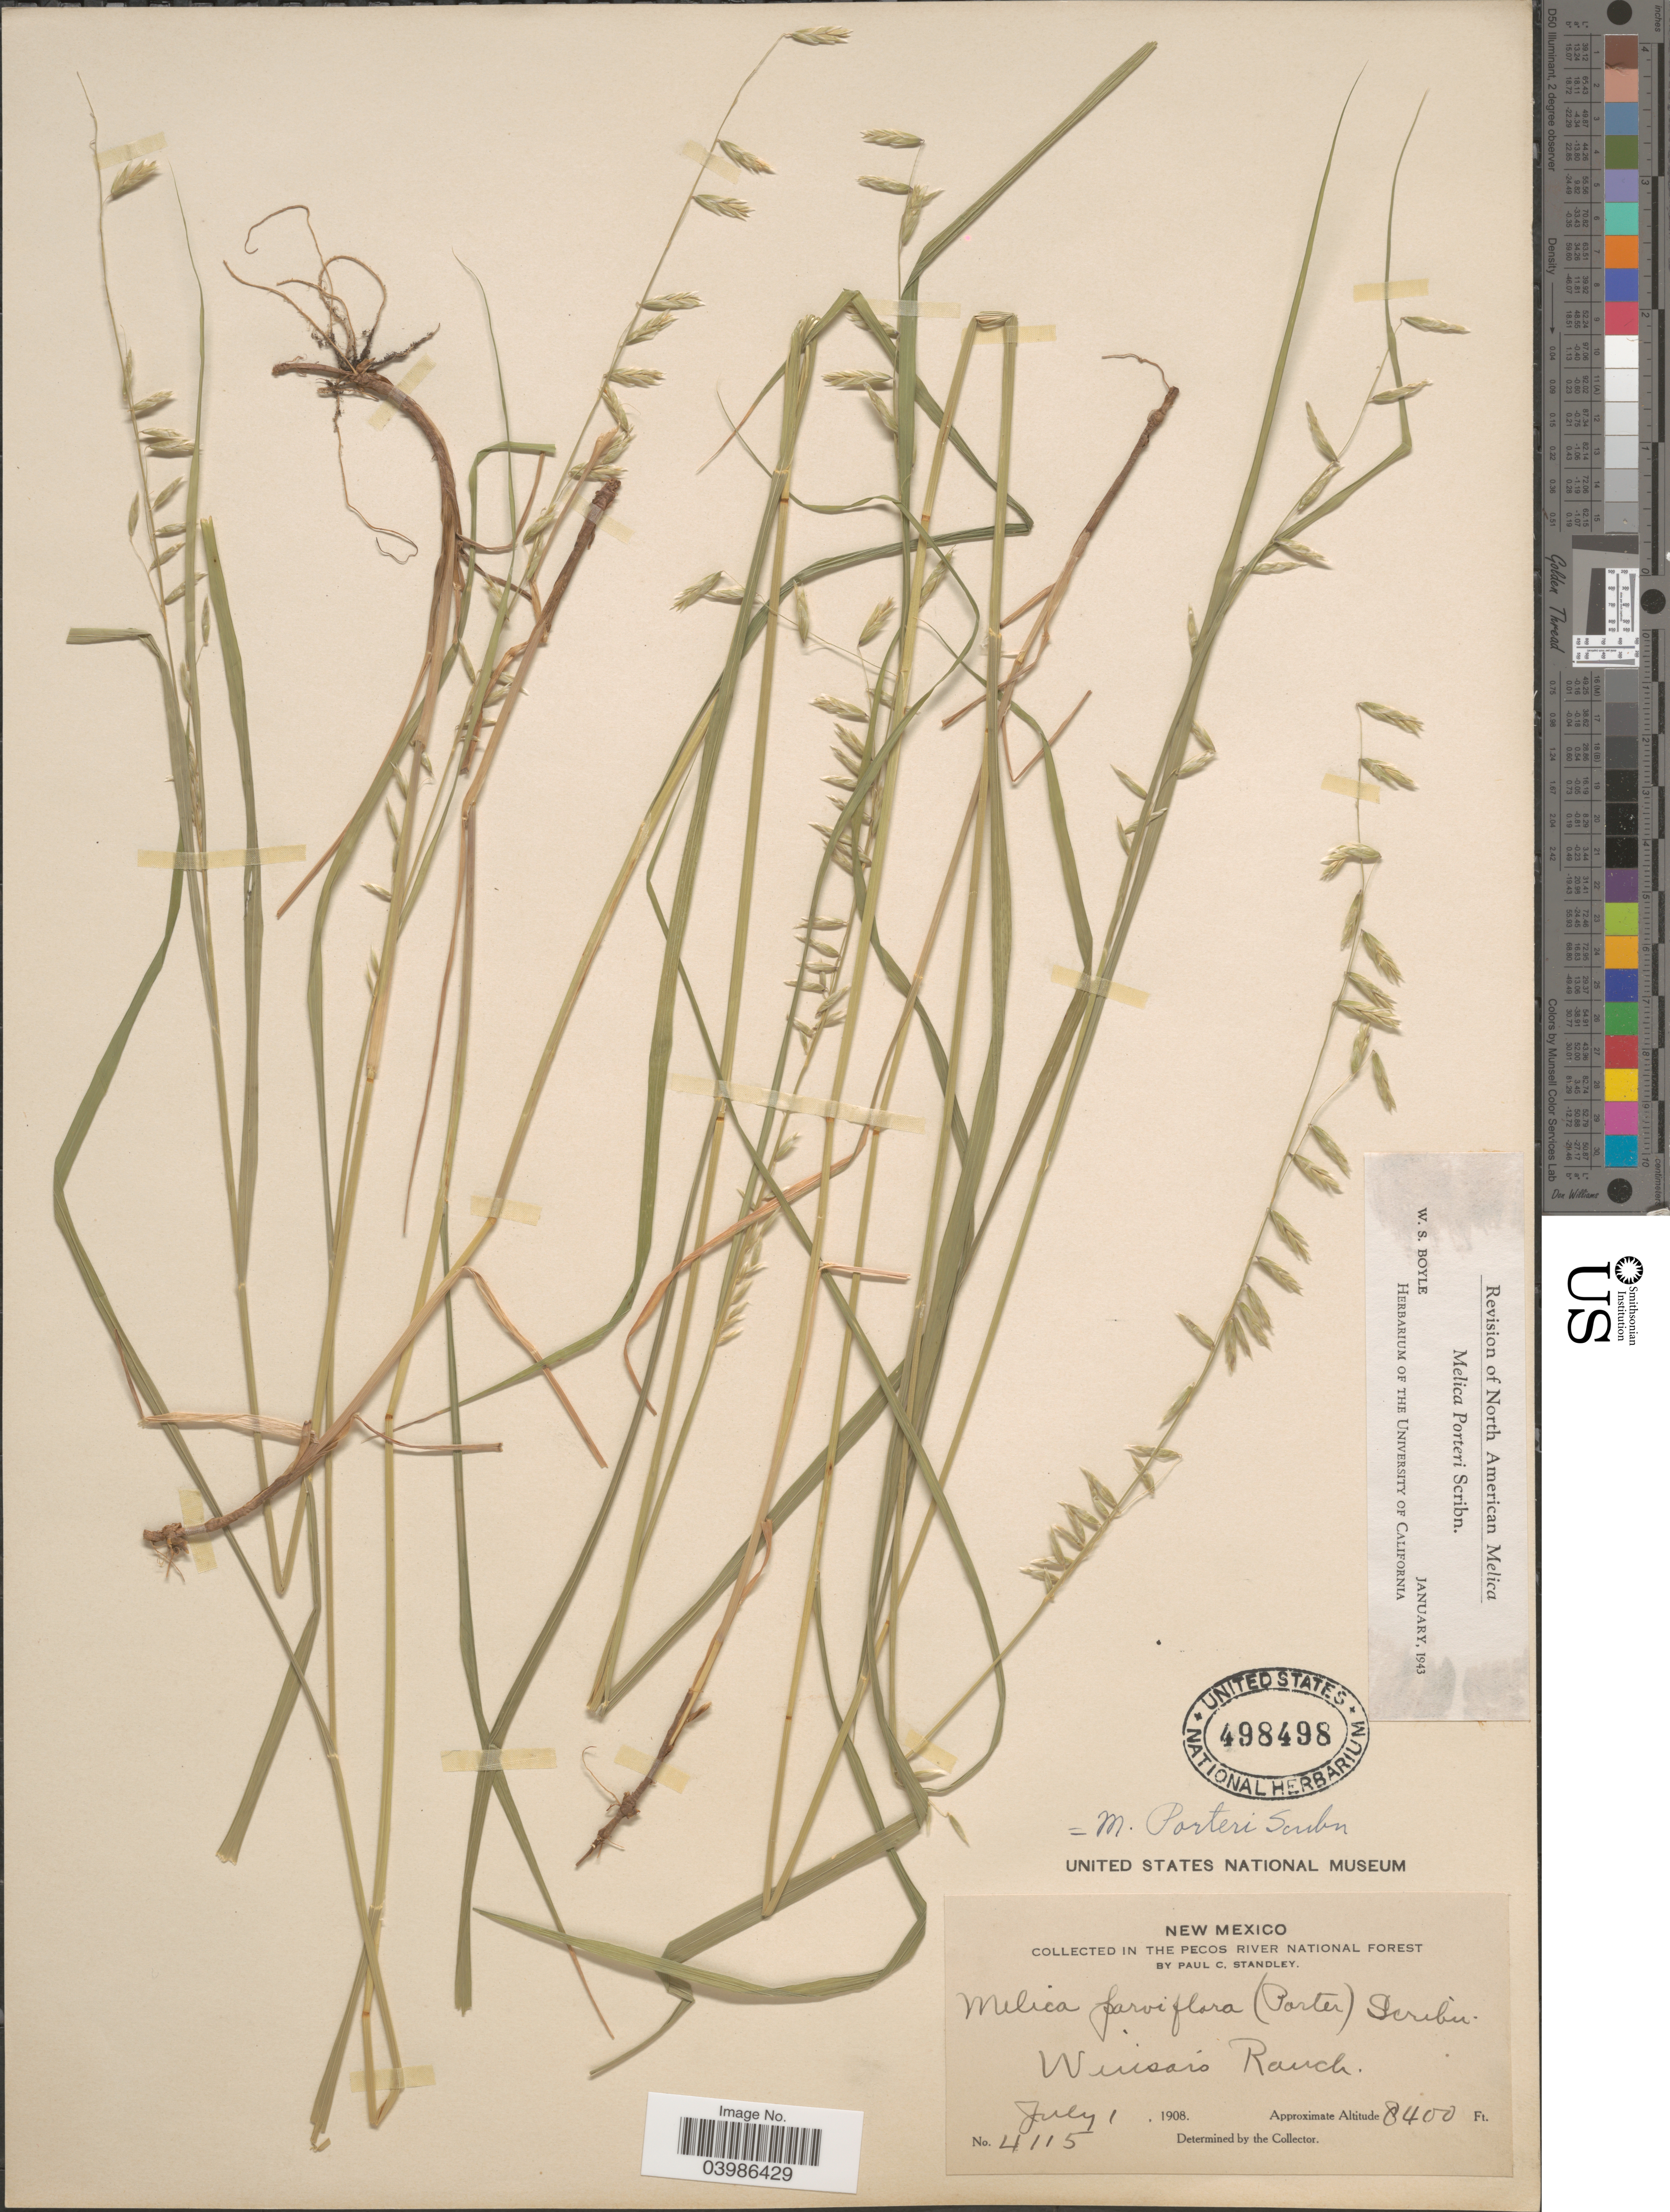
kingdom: Plantae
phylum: Tracheophyta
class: Liliopsida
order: Poales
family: Poaceae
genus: Melica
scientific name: Melica porteri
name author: Scribn.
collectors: P. C. Standley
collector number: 4115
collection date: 1908-07-01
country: United States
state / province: New Mexico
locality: Winsor's Ranch, Pecos River National Forest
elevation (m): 2560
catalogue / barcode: US 498498